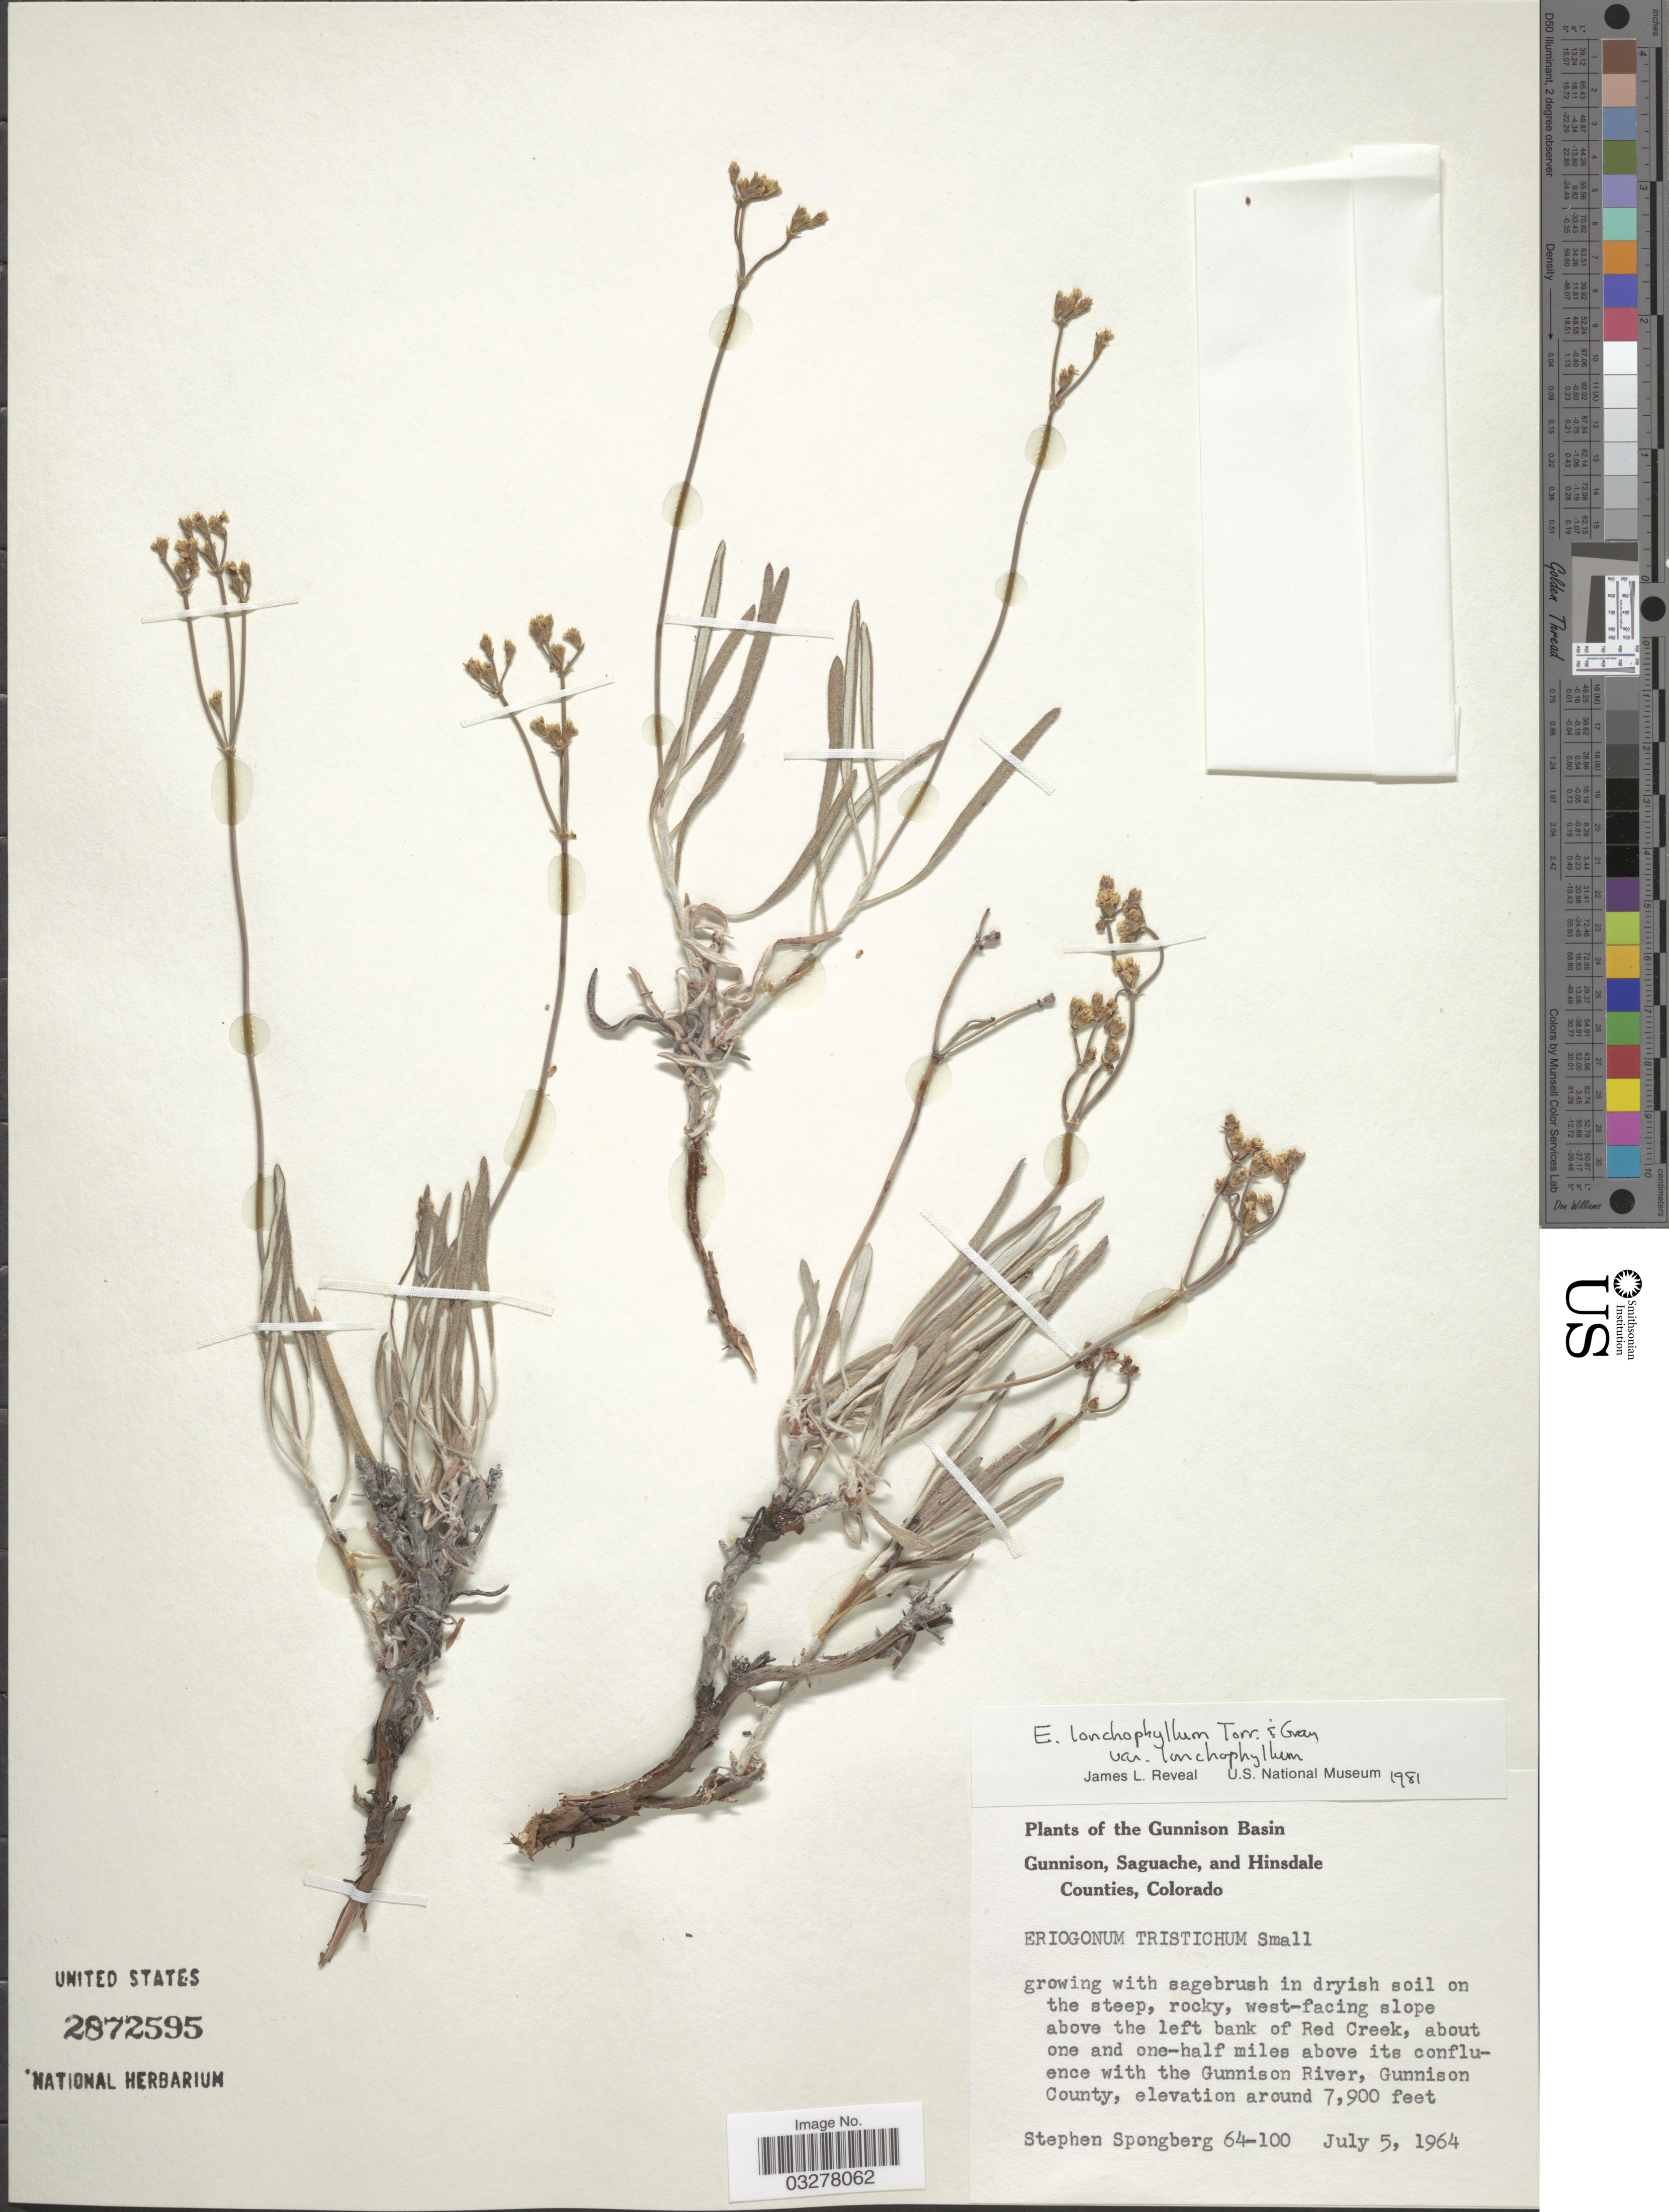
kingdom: Plantae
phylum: Tracheophyta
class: Magnoliopsida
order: Caryophyllales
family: Polygonaceae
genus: Eriogonum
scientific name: Eriogonum lonchophyllum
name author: Torr. & A. Gray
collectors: S. A.Spongberg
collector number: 64-100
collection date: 1964-07-05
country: United States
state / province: Colorado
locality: Gunnison Basin. West-facing slope above the left bank of Red Creek, about one and one-half miles above its confluence with the Gunnison River, Gunnison County.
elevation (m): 2408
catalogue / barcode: US 2872595